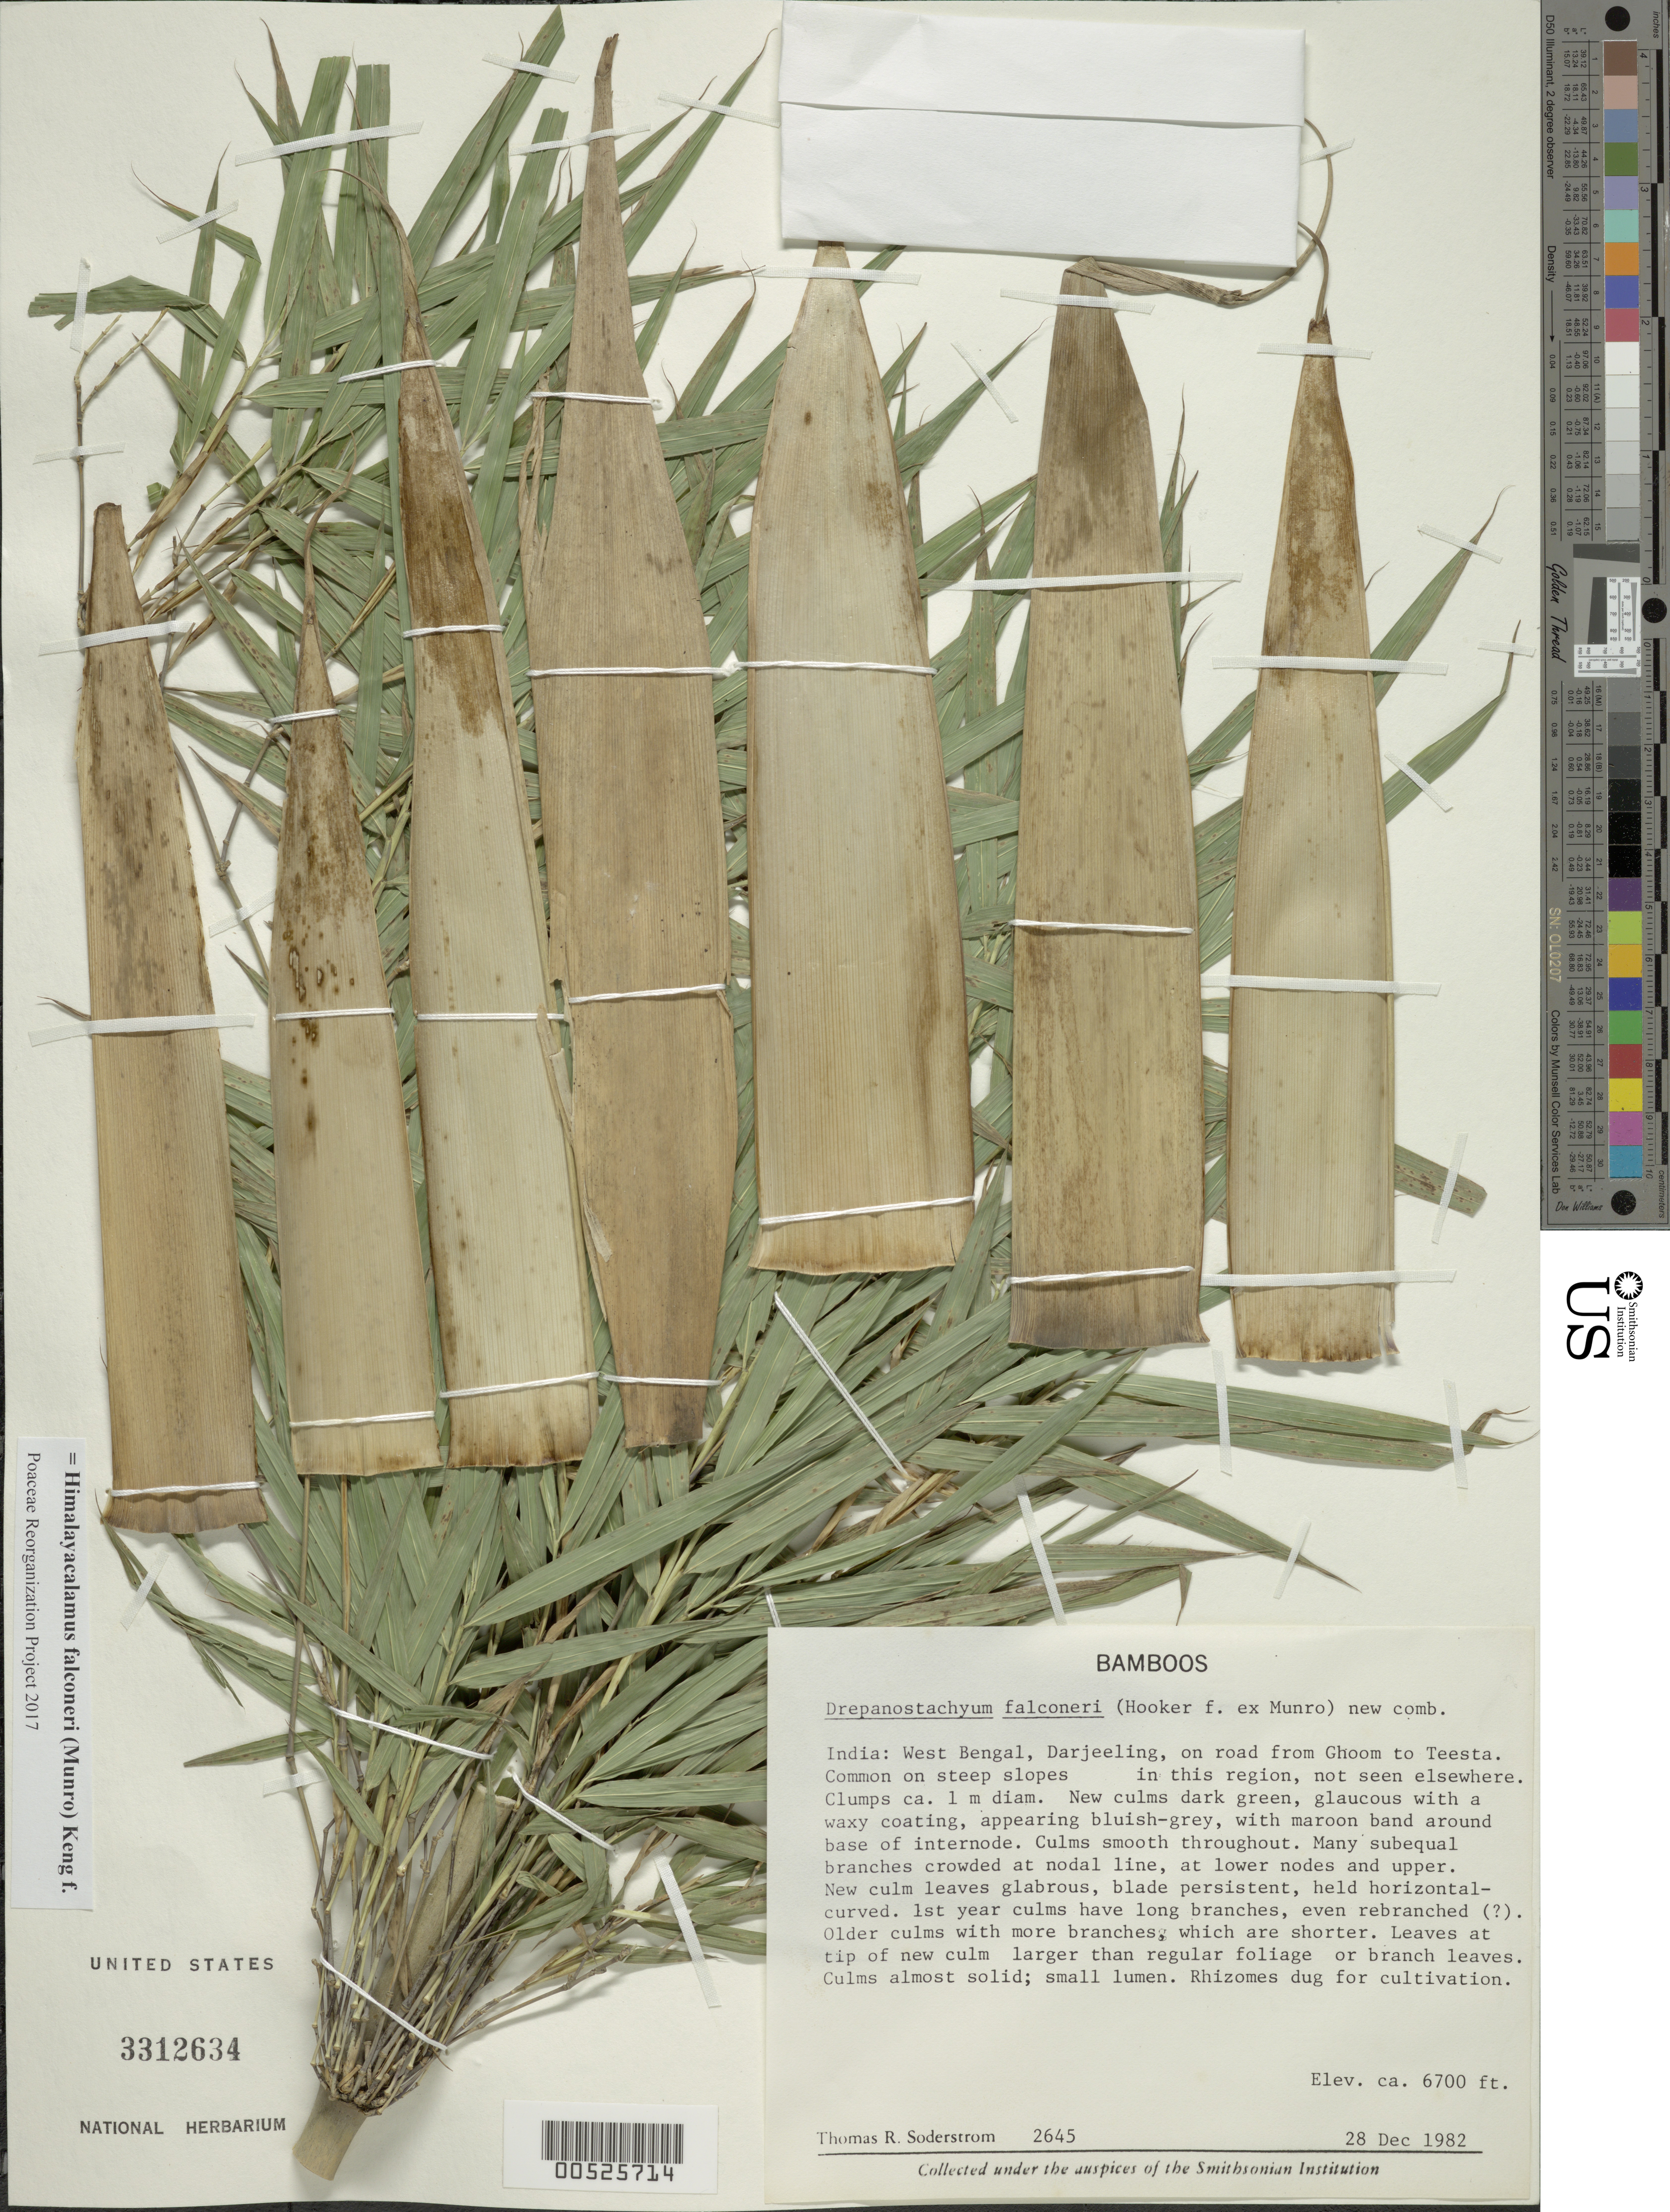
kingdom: Plantae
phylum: Tracheophyta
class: Liliopsida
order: Poales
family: Poaceae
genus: Himalayacalamus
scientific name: Himalayacalamus falconeri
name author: (Munro) Keng f.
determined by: Poaceae Reorganization Project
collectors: T. R. Soderstrom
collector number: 2645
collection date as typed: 28 Dec 1982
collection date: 1982-12-28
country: India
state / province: West Bengal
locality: West Bengal, Darjeeling, on road from Ghoom to Teesta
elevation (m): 2042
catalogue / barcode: US 3312634